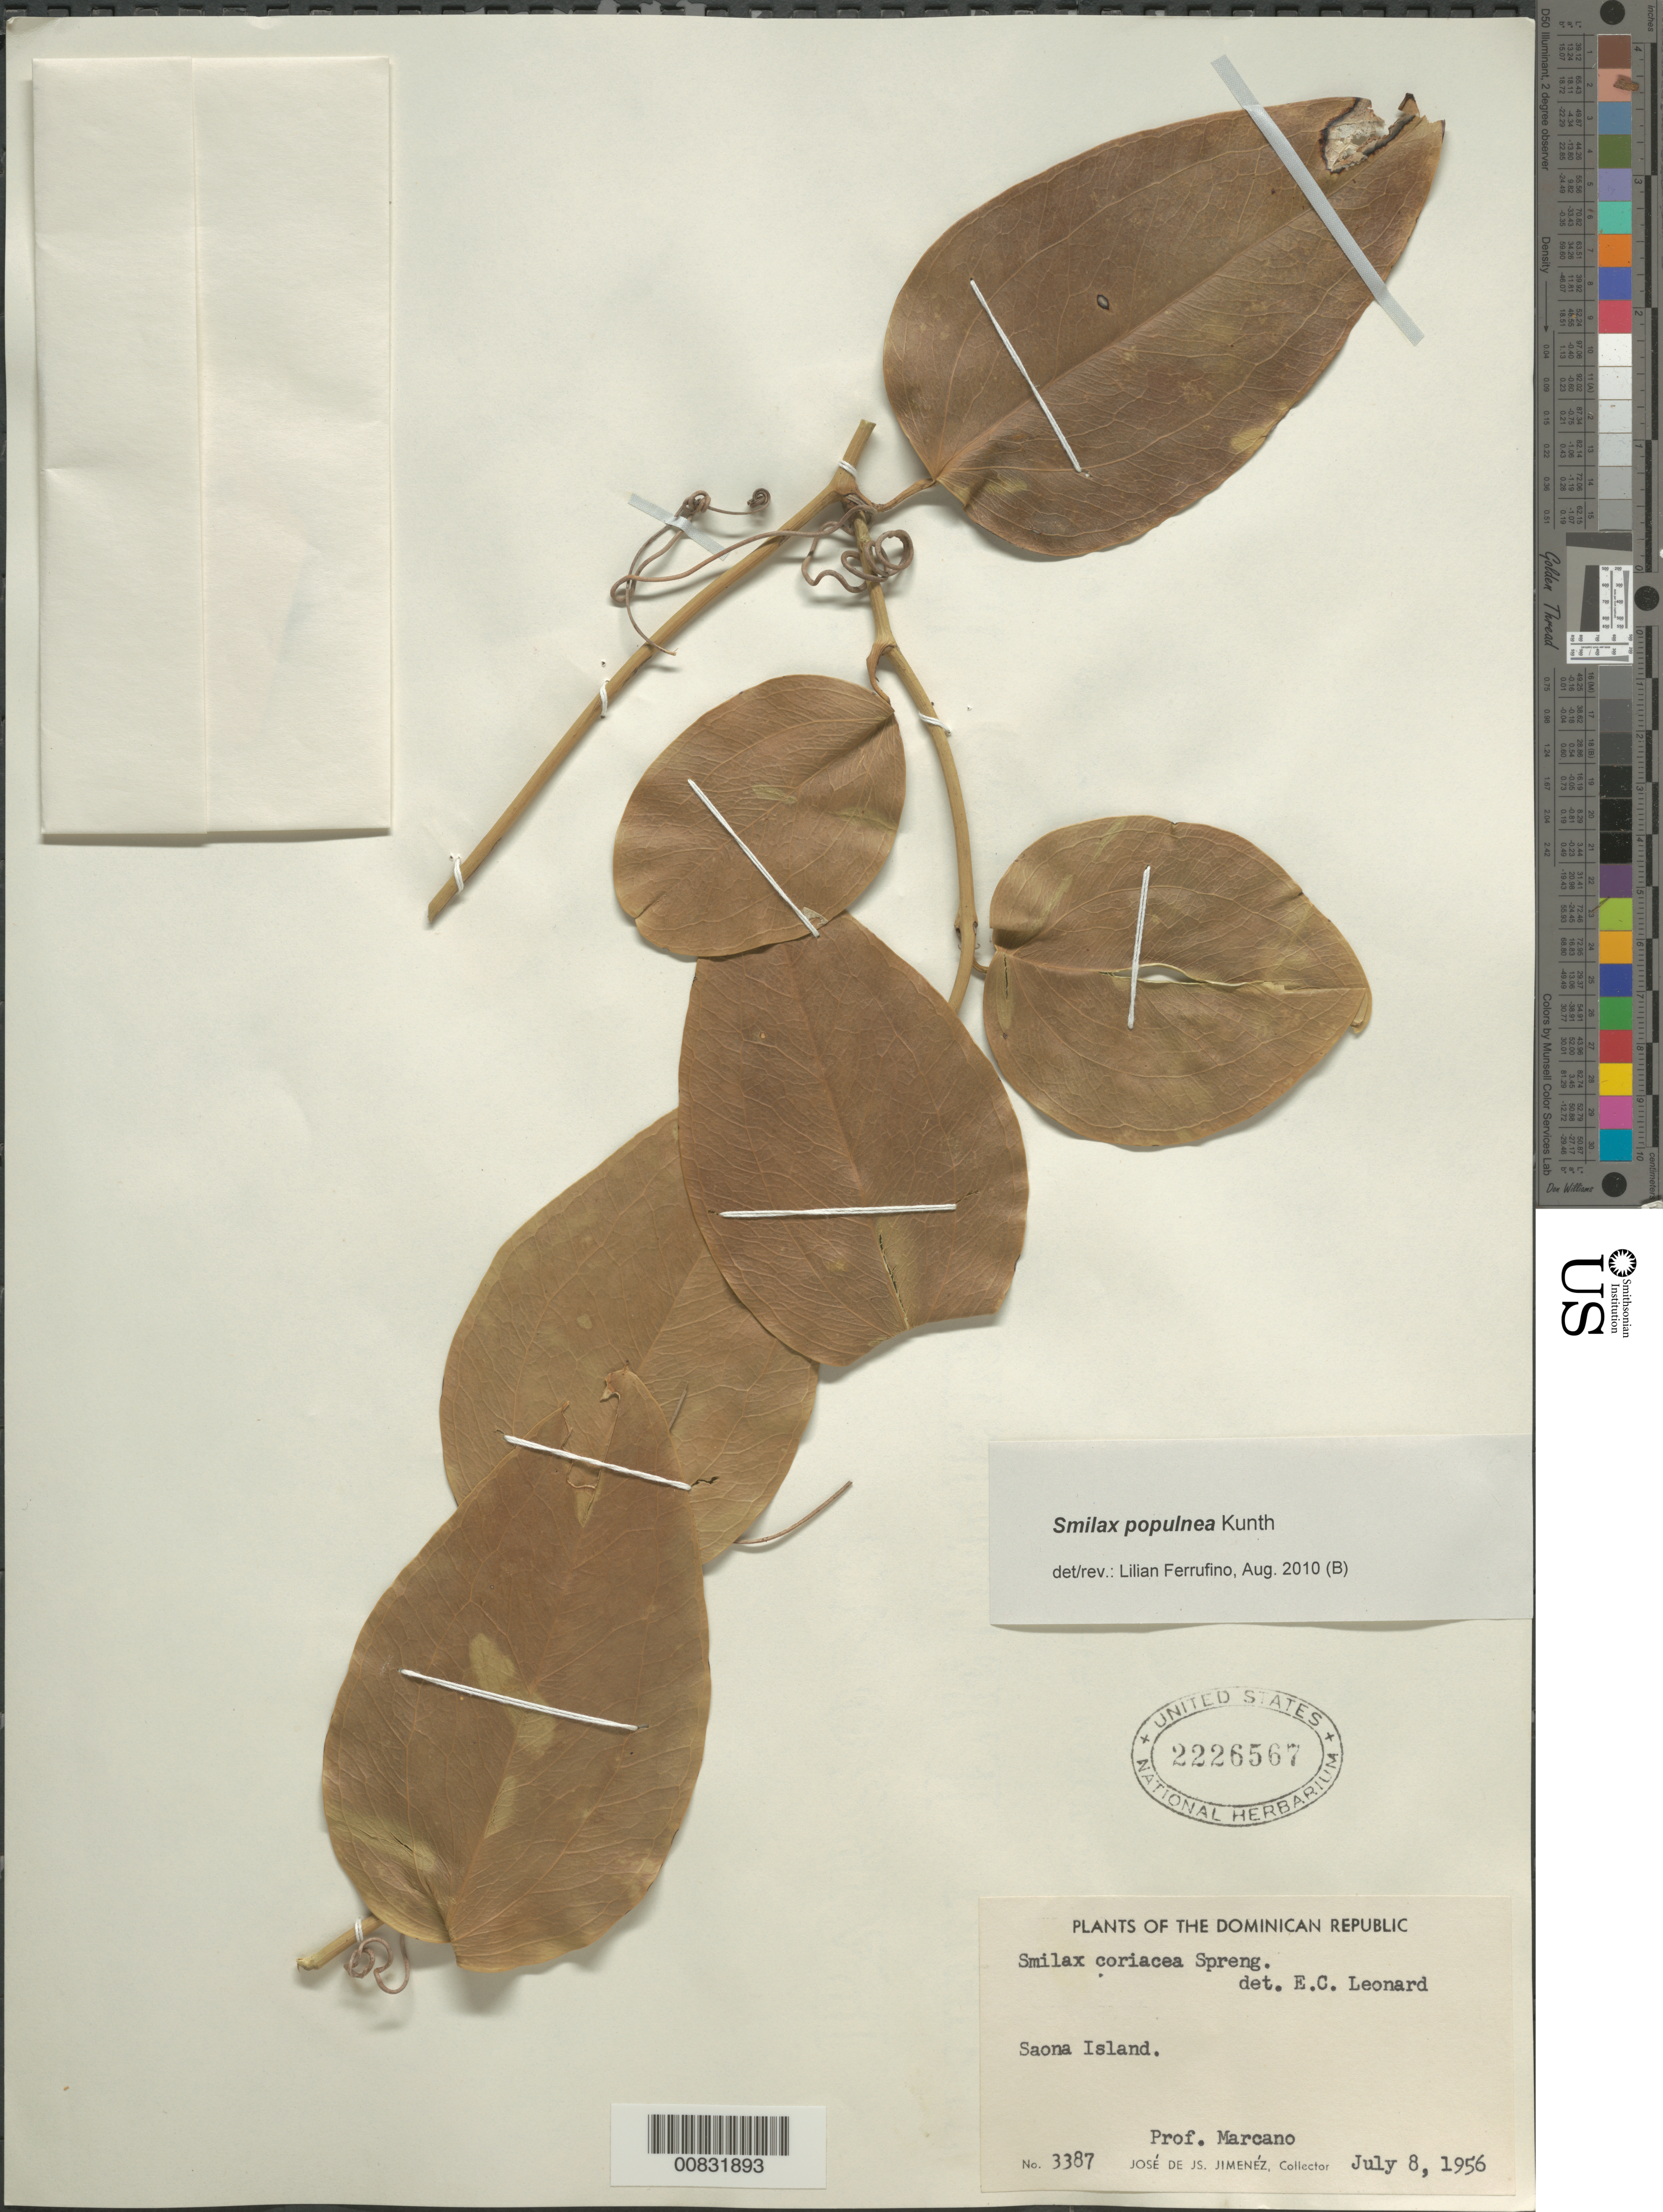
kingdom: Plantae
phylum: Tracheophyta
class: Liliopsida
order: Liliales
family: Smilacaceae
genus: Smilax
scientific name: Smilax populnea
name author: Kunth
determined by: Ferrufino, L., (USJ), Herbario Universidad de Costa Rica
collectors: J. J. Jiménez & E. J. Marcano F.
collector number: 3387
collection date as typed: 08 Jul 1956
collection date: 1956-07-08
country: Dominican Republic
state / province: La Romana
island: Isla Saona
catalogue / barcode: US 2226567